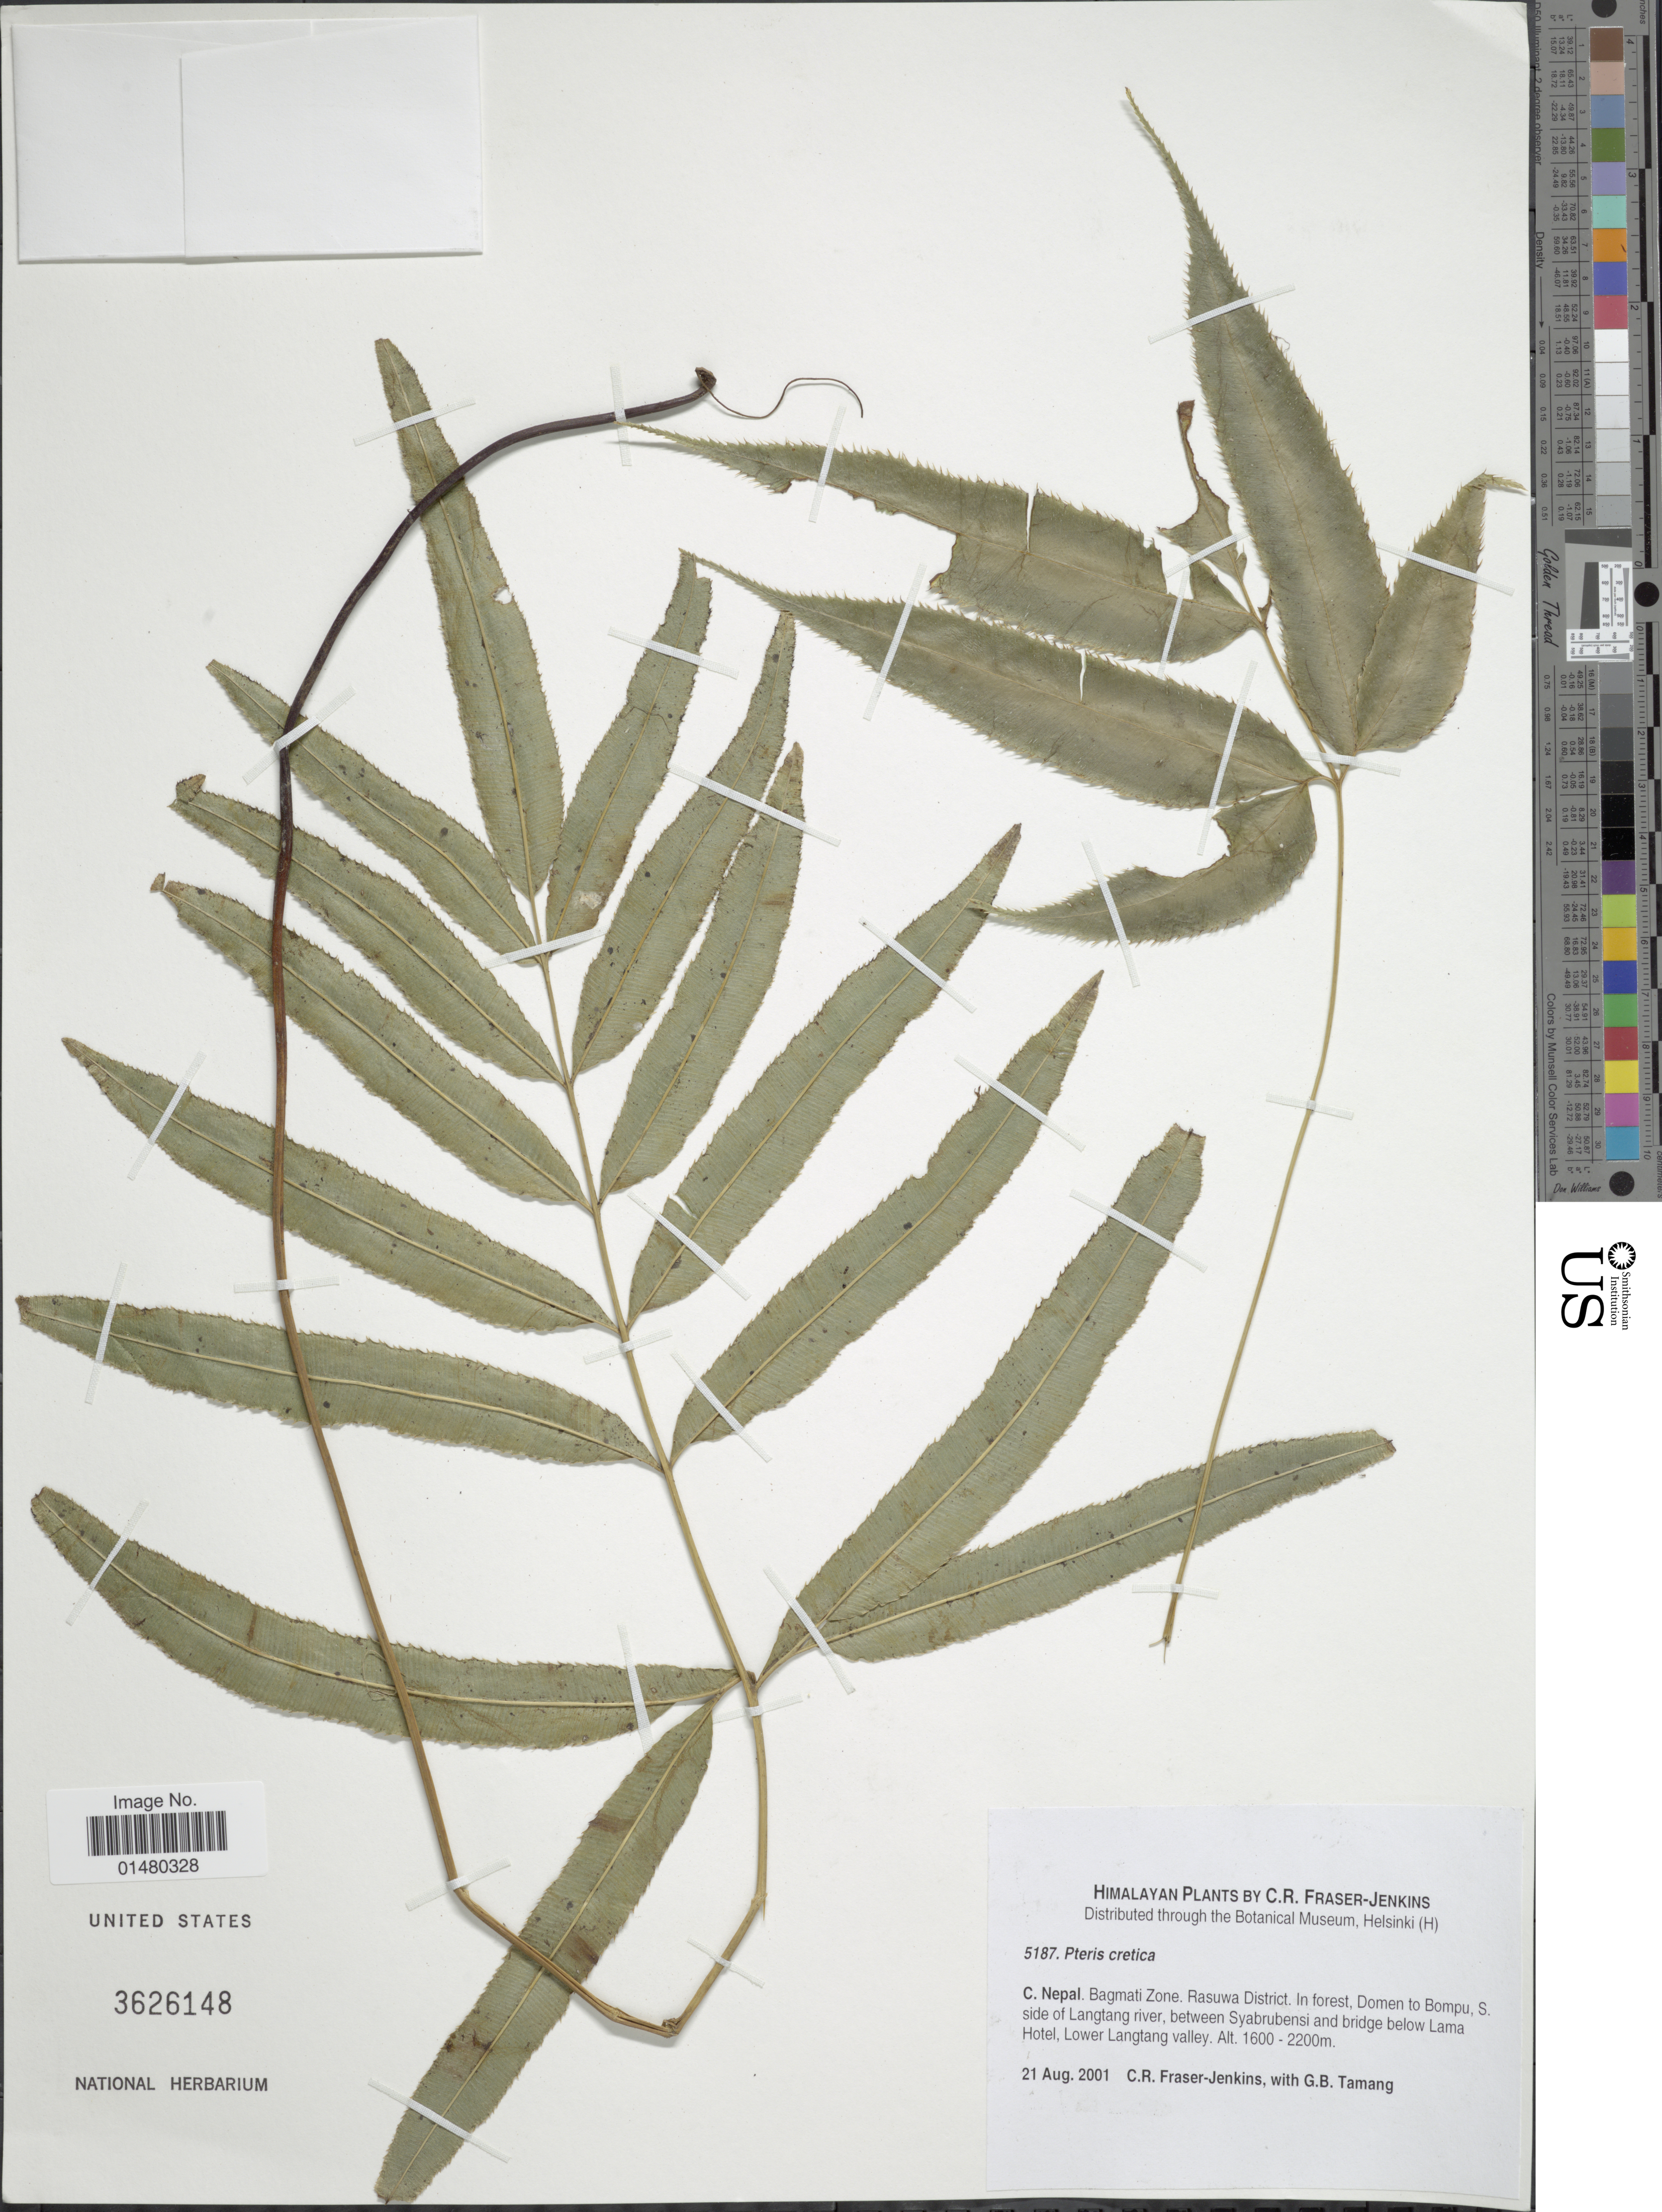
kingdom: Plantae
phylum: Tracheophyta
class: Polypodiopsida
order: Polypodiales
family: Pteridaceae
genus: Pteris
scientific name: Pteris cretica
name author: L.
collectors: C. R. Fraser-Jenkins & G. Tamang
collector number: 5187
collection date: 2001-08-21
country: Nepal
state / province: Bagmati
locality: C. Nepal. Bagmati Zone. Rasuwa District. in foest, Domen to bompu, S side of Langtang river, between Syabrubensi and bridge below Lama Hotel, Lower Langtang valley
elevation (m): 1600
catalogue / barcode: US 3626148